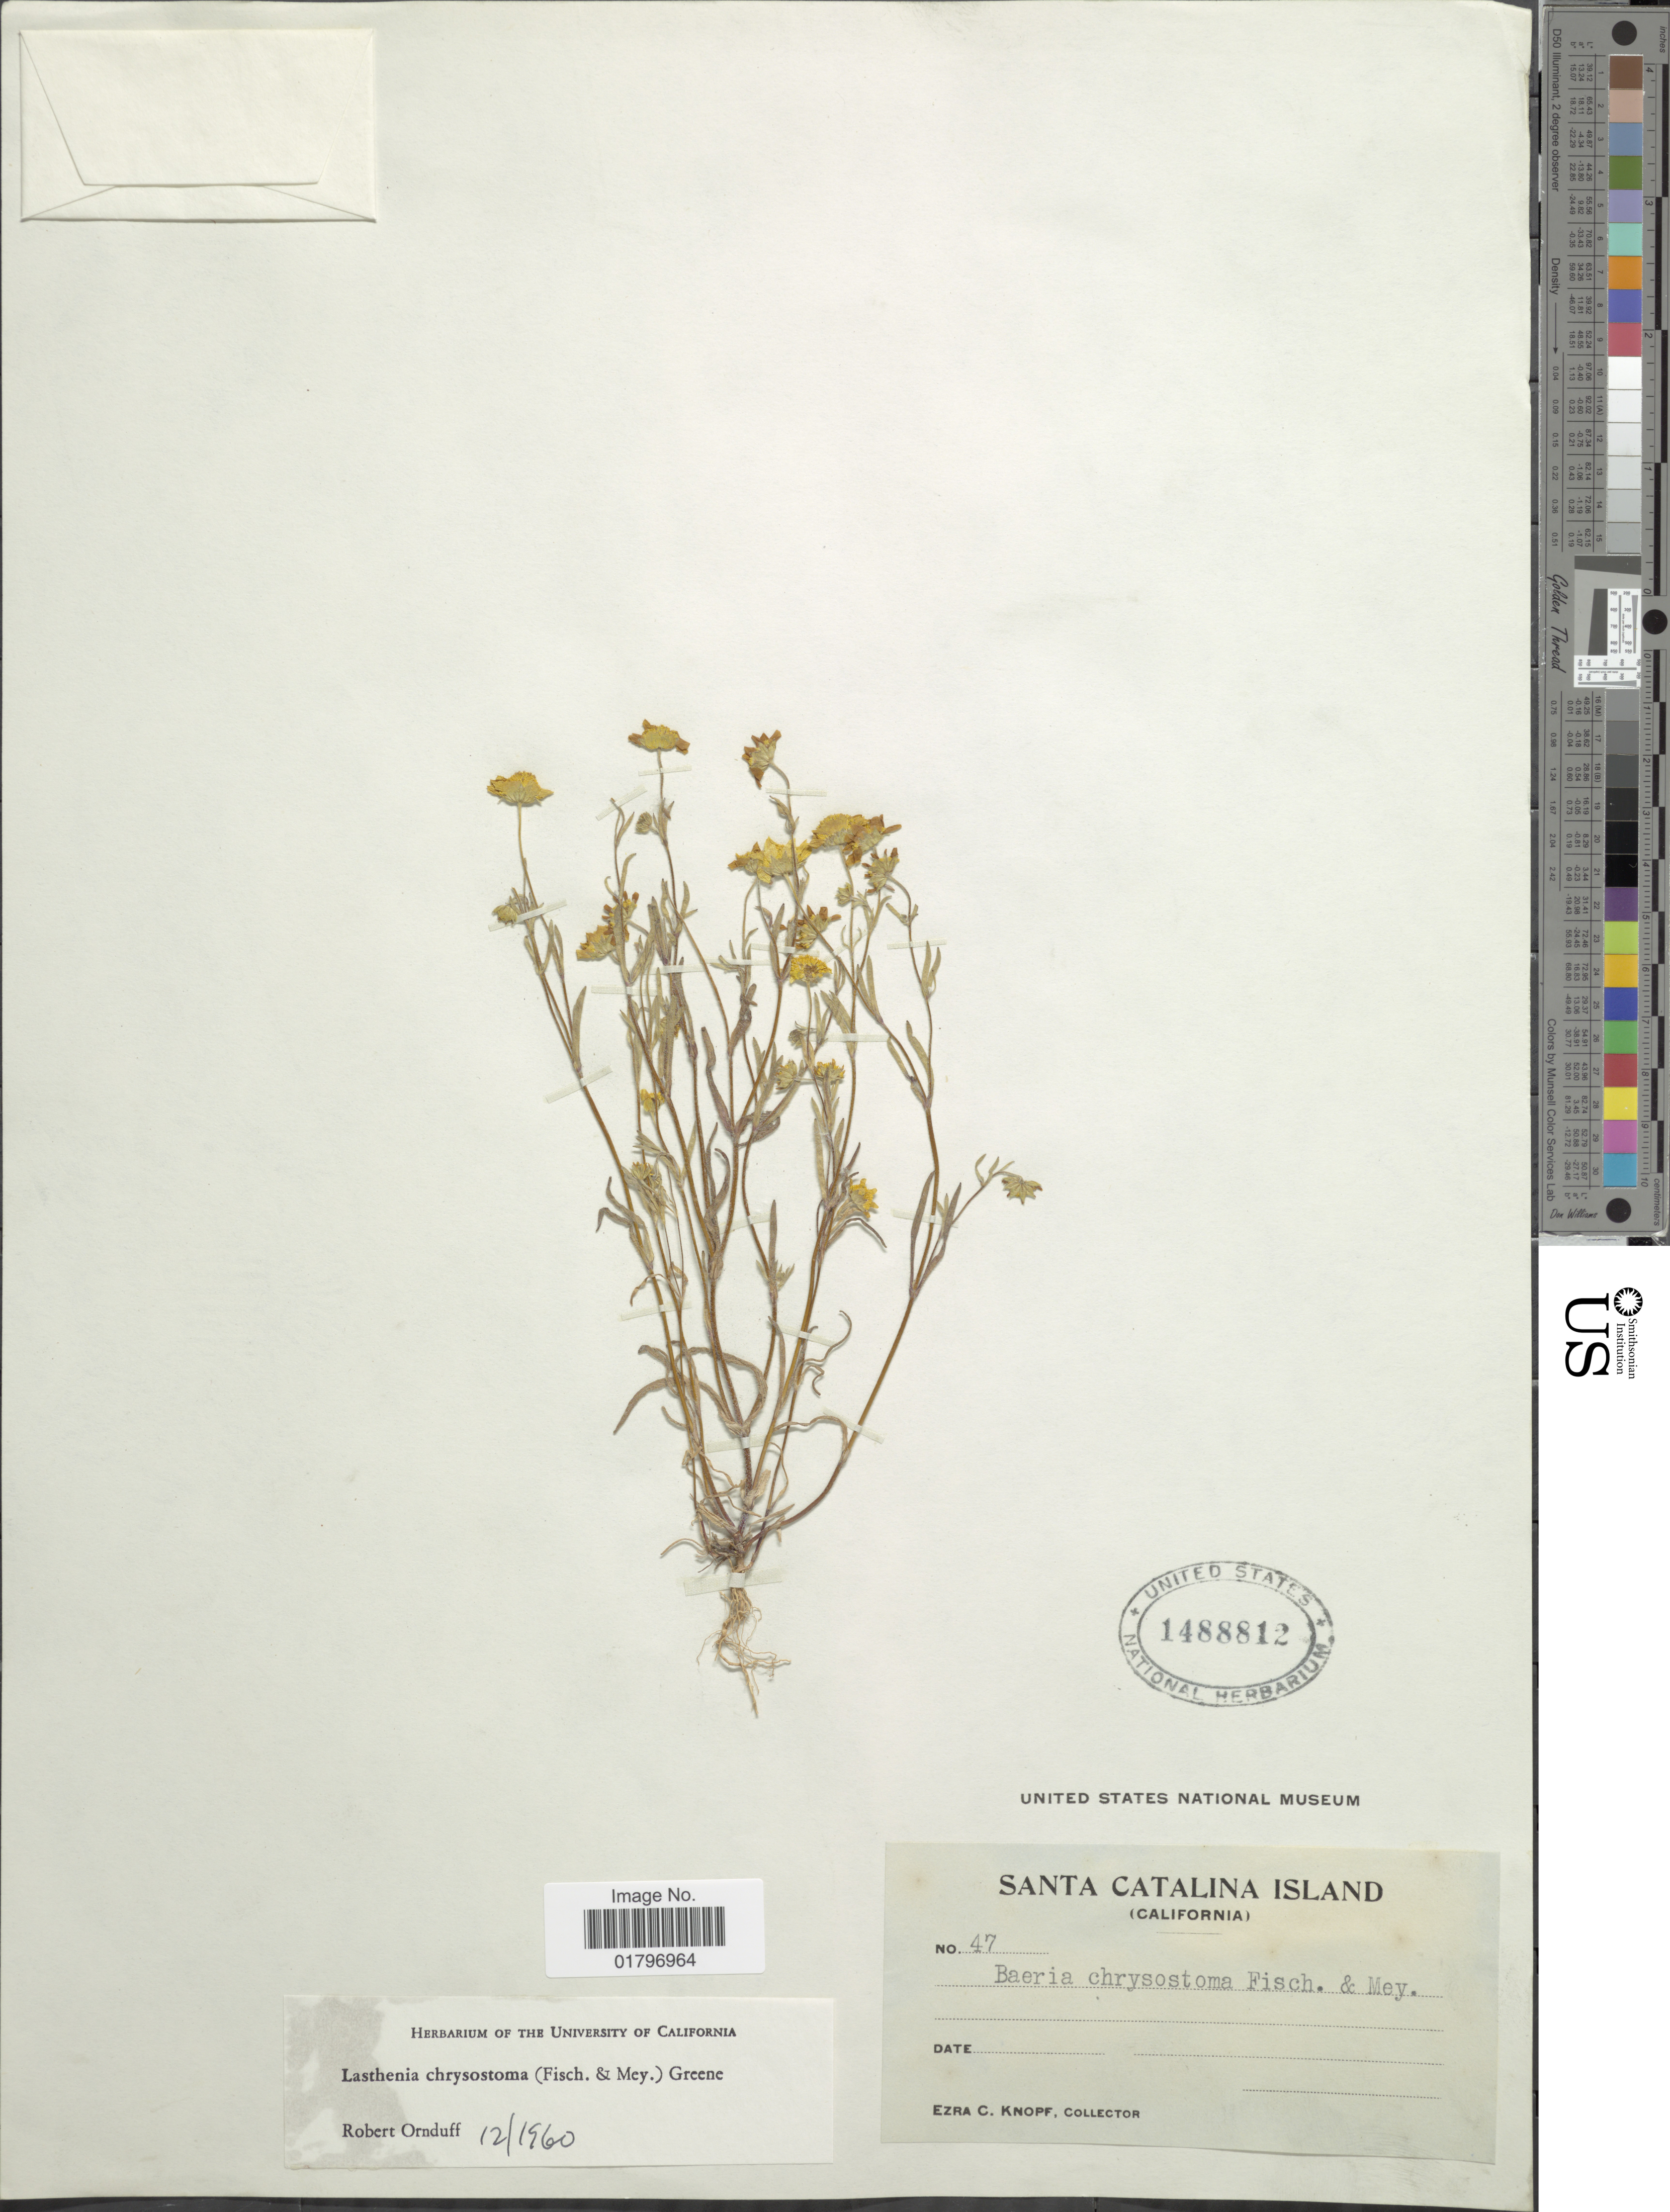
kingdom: Plantae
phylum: Tracheophyta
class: Magnoliopsida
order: Asterales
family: Asteraceae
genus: Lasthenia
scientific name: Lasthenia chrysostoma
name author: (Fisch. & C.A. Mey.) Greene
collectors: E. Knopf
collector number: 47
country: United States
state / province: California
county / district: Los Angeles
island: Santa Catalina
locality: Santa Catalina Island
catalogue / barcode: US 1488812